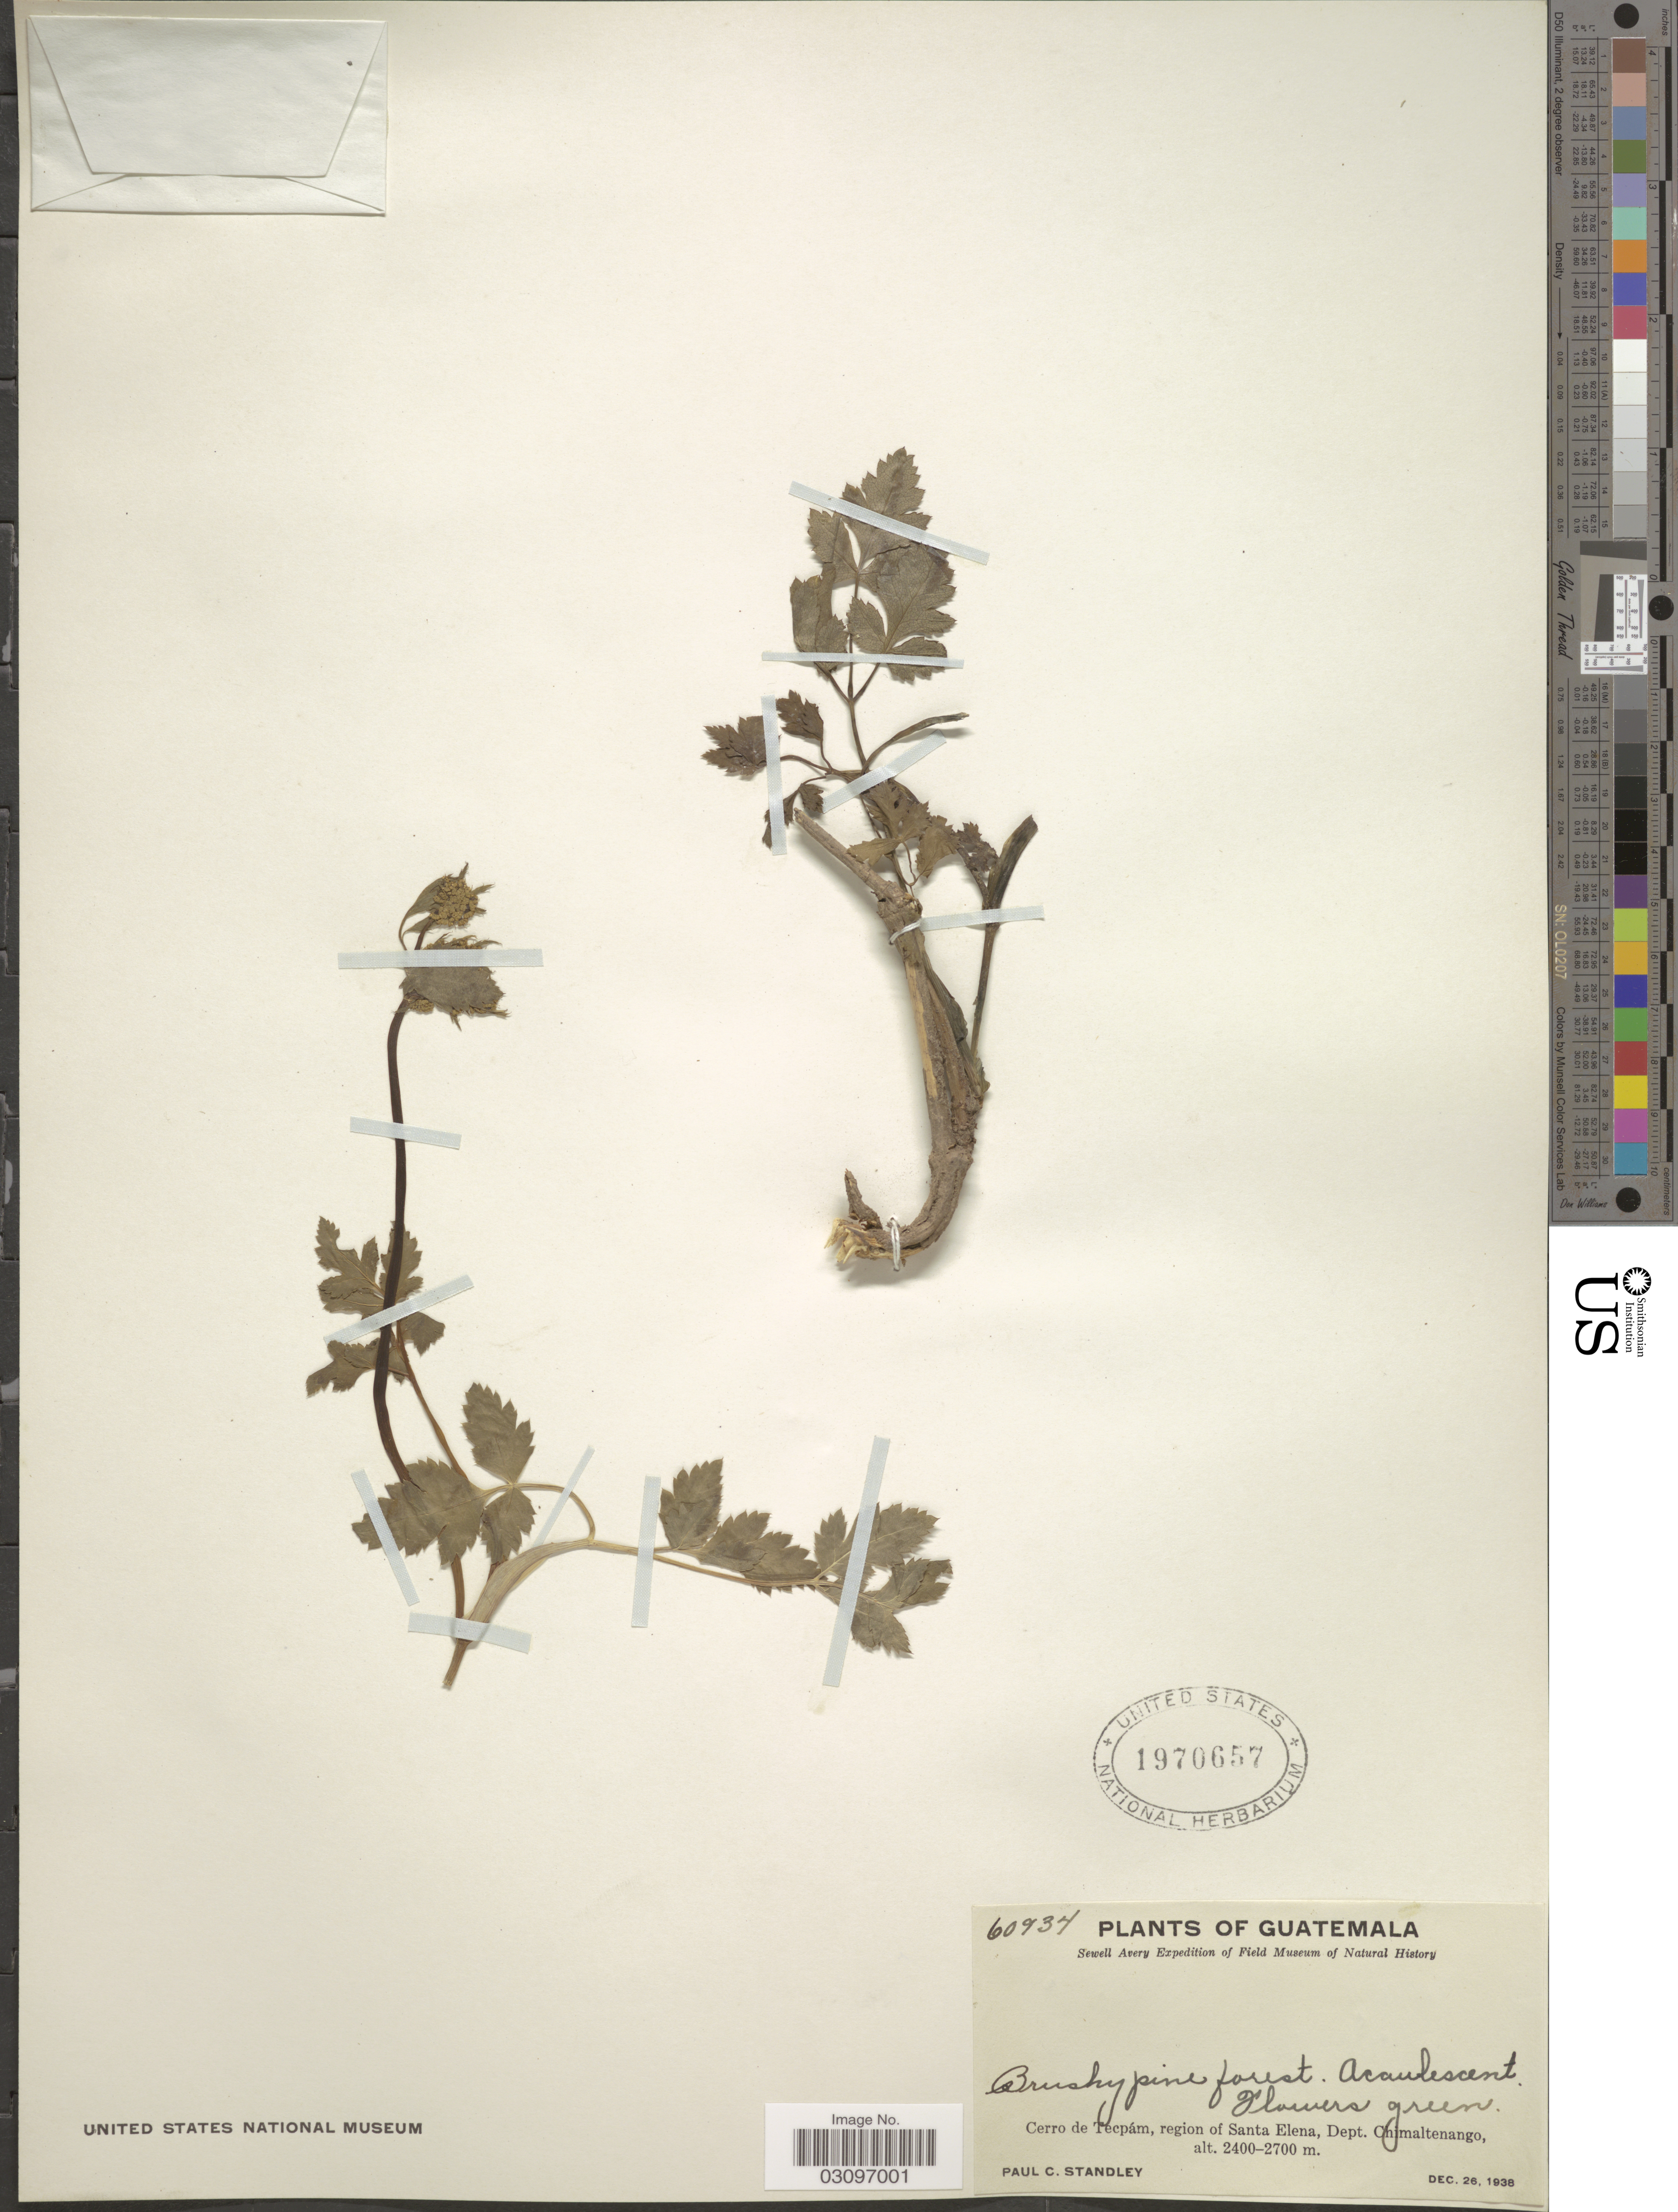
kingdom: Plantae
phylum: Tracheophyta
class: Magnoliopsida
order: Apiales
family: Apiaceae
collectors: P. C. Standley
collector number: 60934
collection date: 1938-12-26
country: Guatemala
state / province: Chimaltenango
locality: Cerro de Tecpám, region of Santa Elena, Dept. Chimaltenango.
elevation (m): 2400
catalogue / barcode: US 1970657